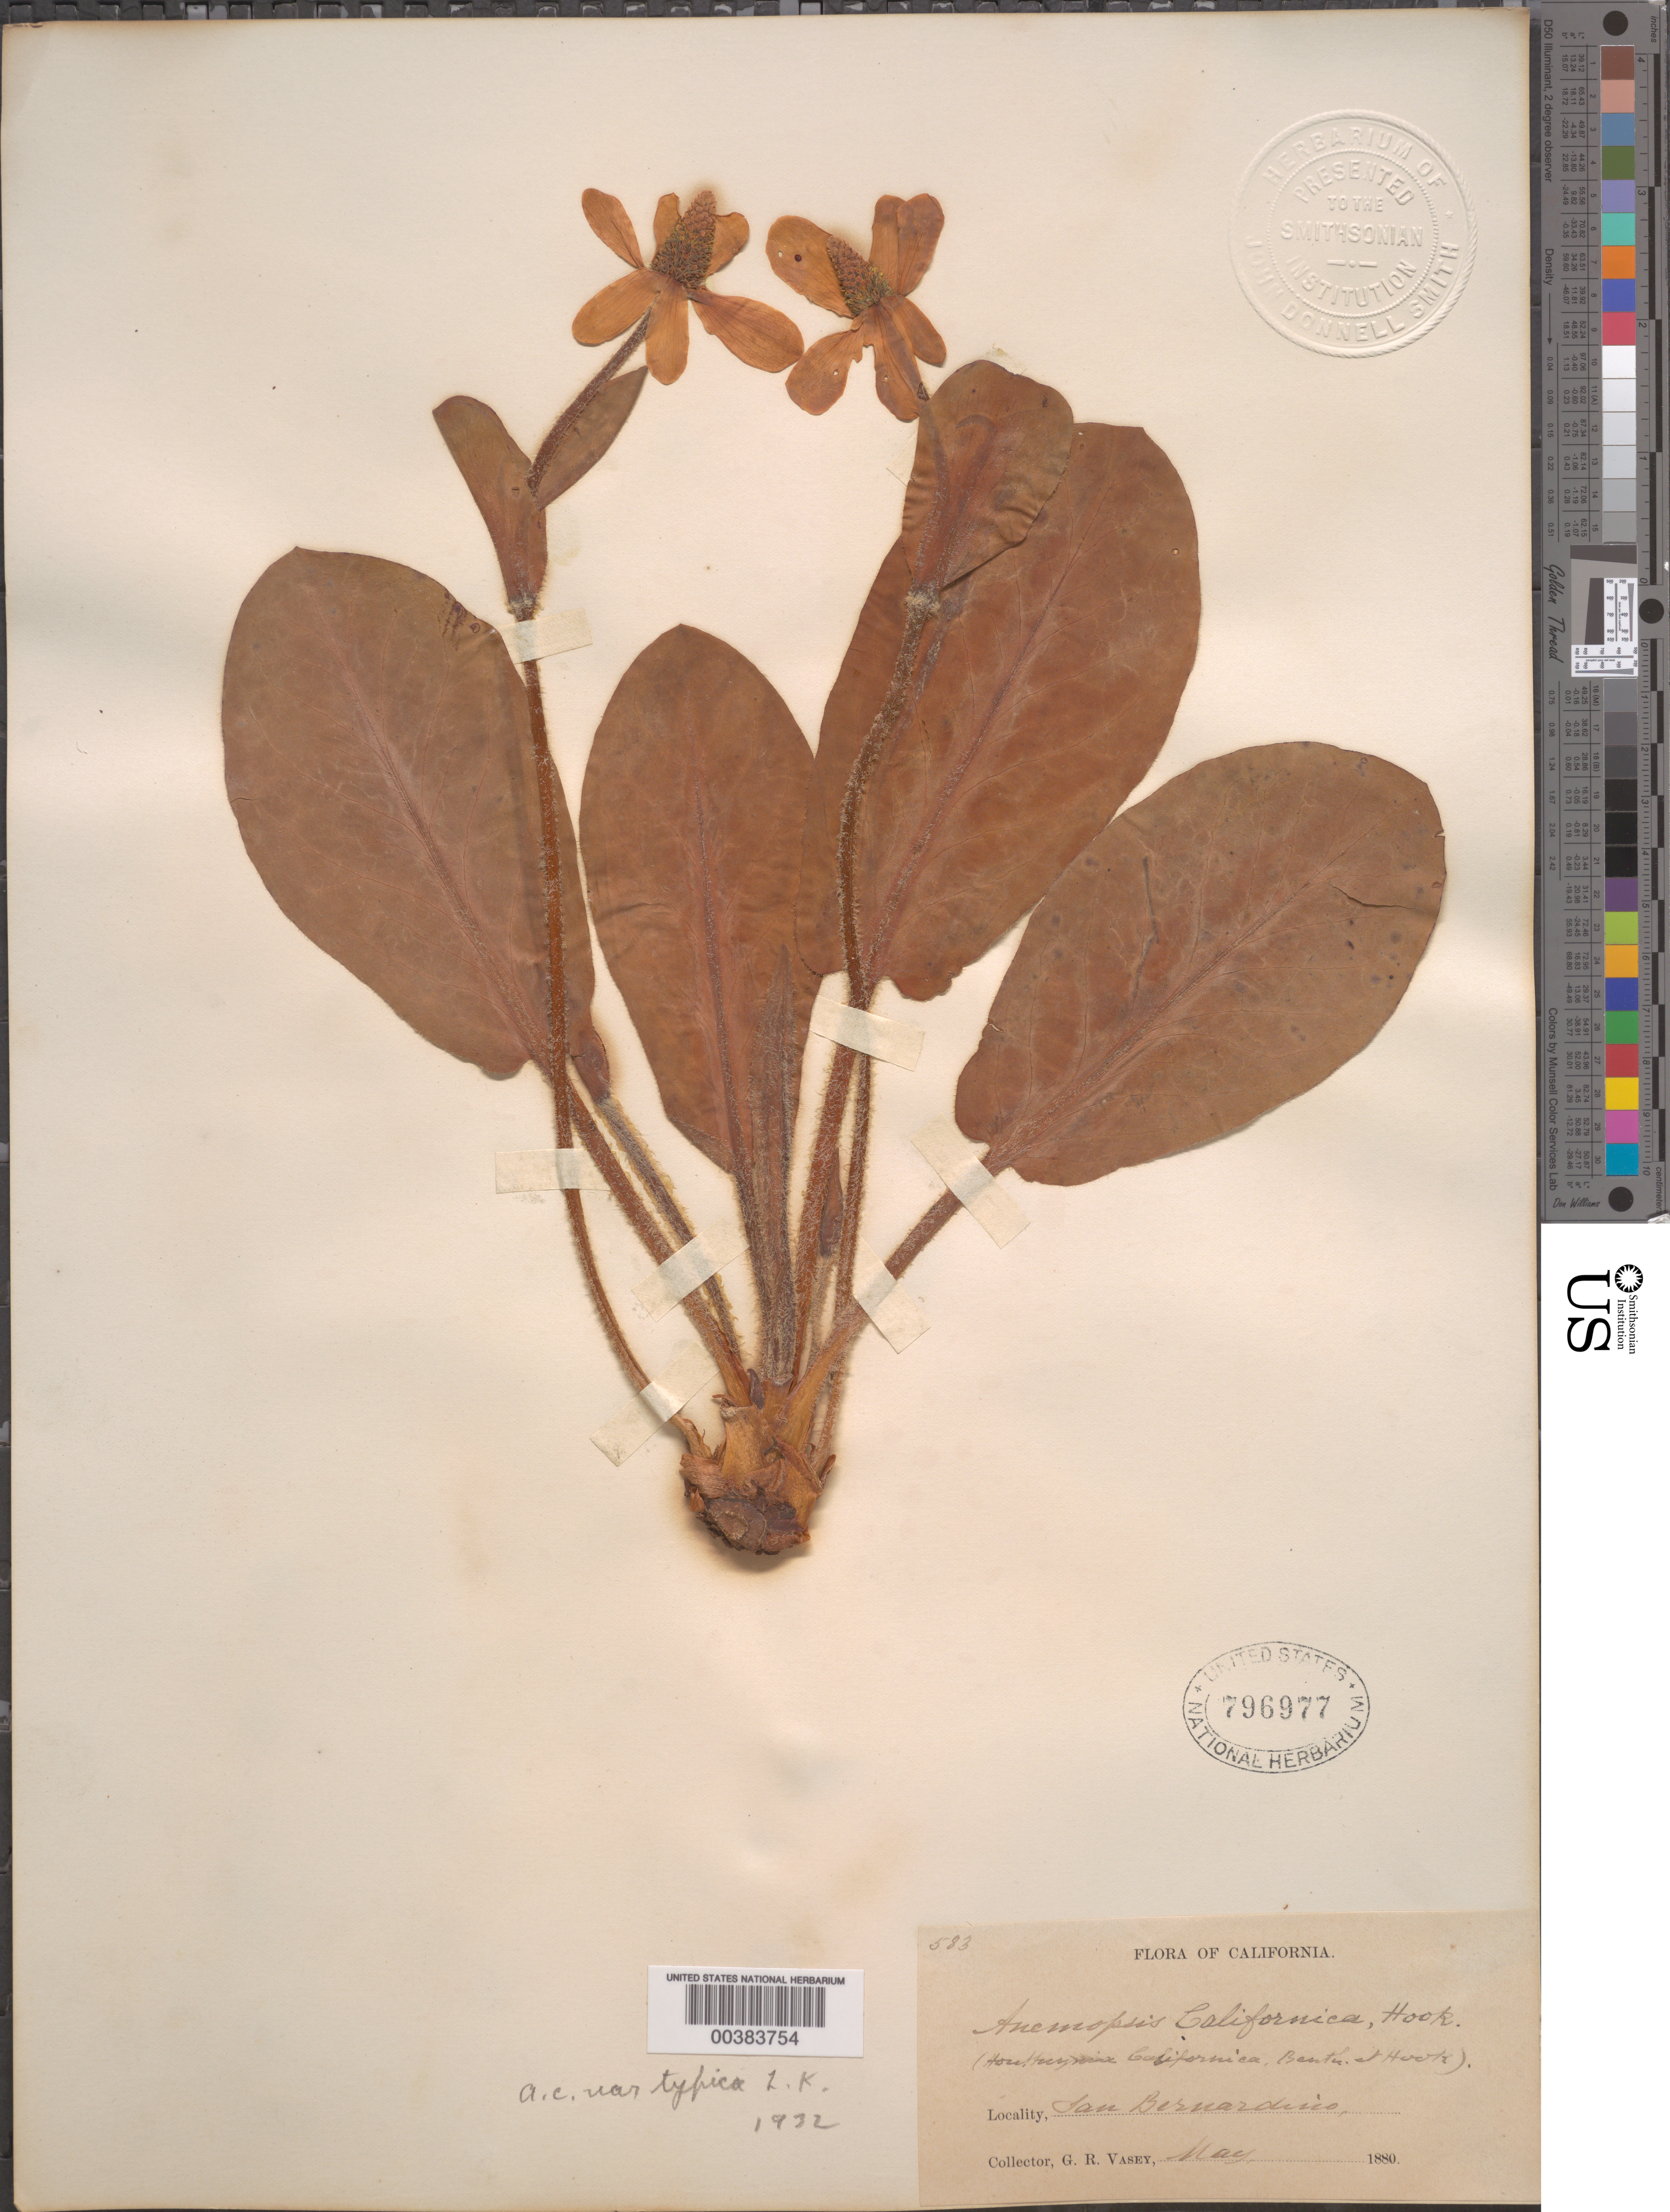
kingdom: Plantae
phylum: Tracheophyta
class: Magnoliopsida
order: Piperales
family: Saururaceae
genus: Anemopsis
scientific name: Anemopsis californica var. typica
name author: Kelso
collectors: G. R. Vasey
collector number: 583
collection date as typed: May 1880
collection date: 1880-05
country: United States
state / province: California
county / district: San Bernardino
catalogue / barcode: US 796977